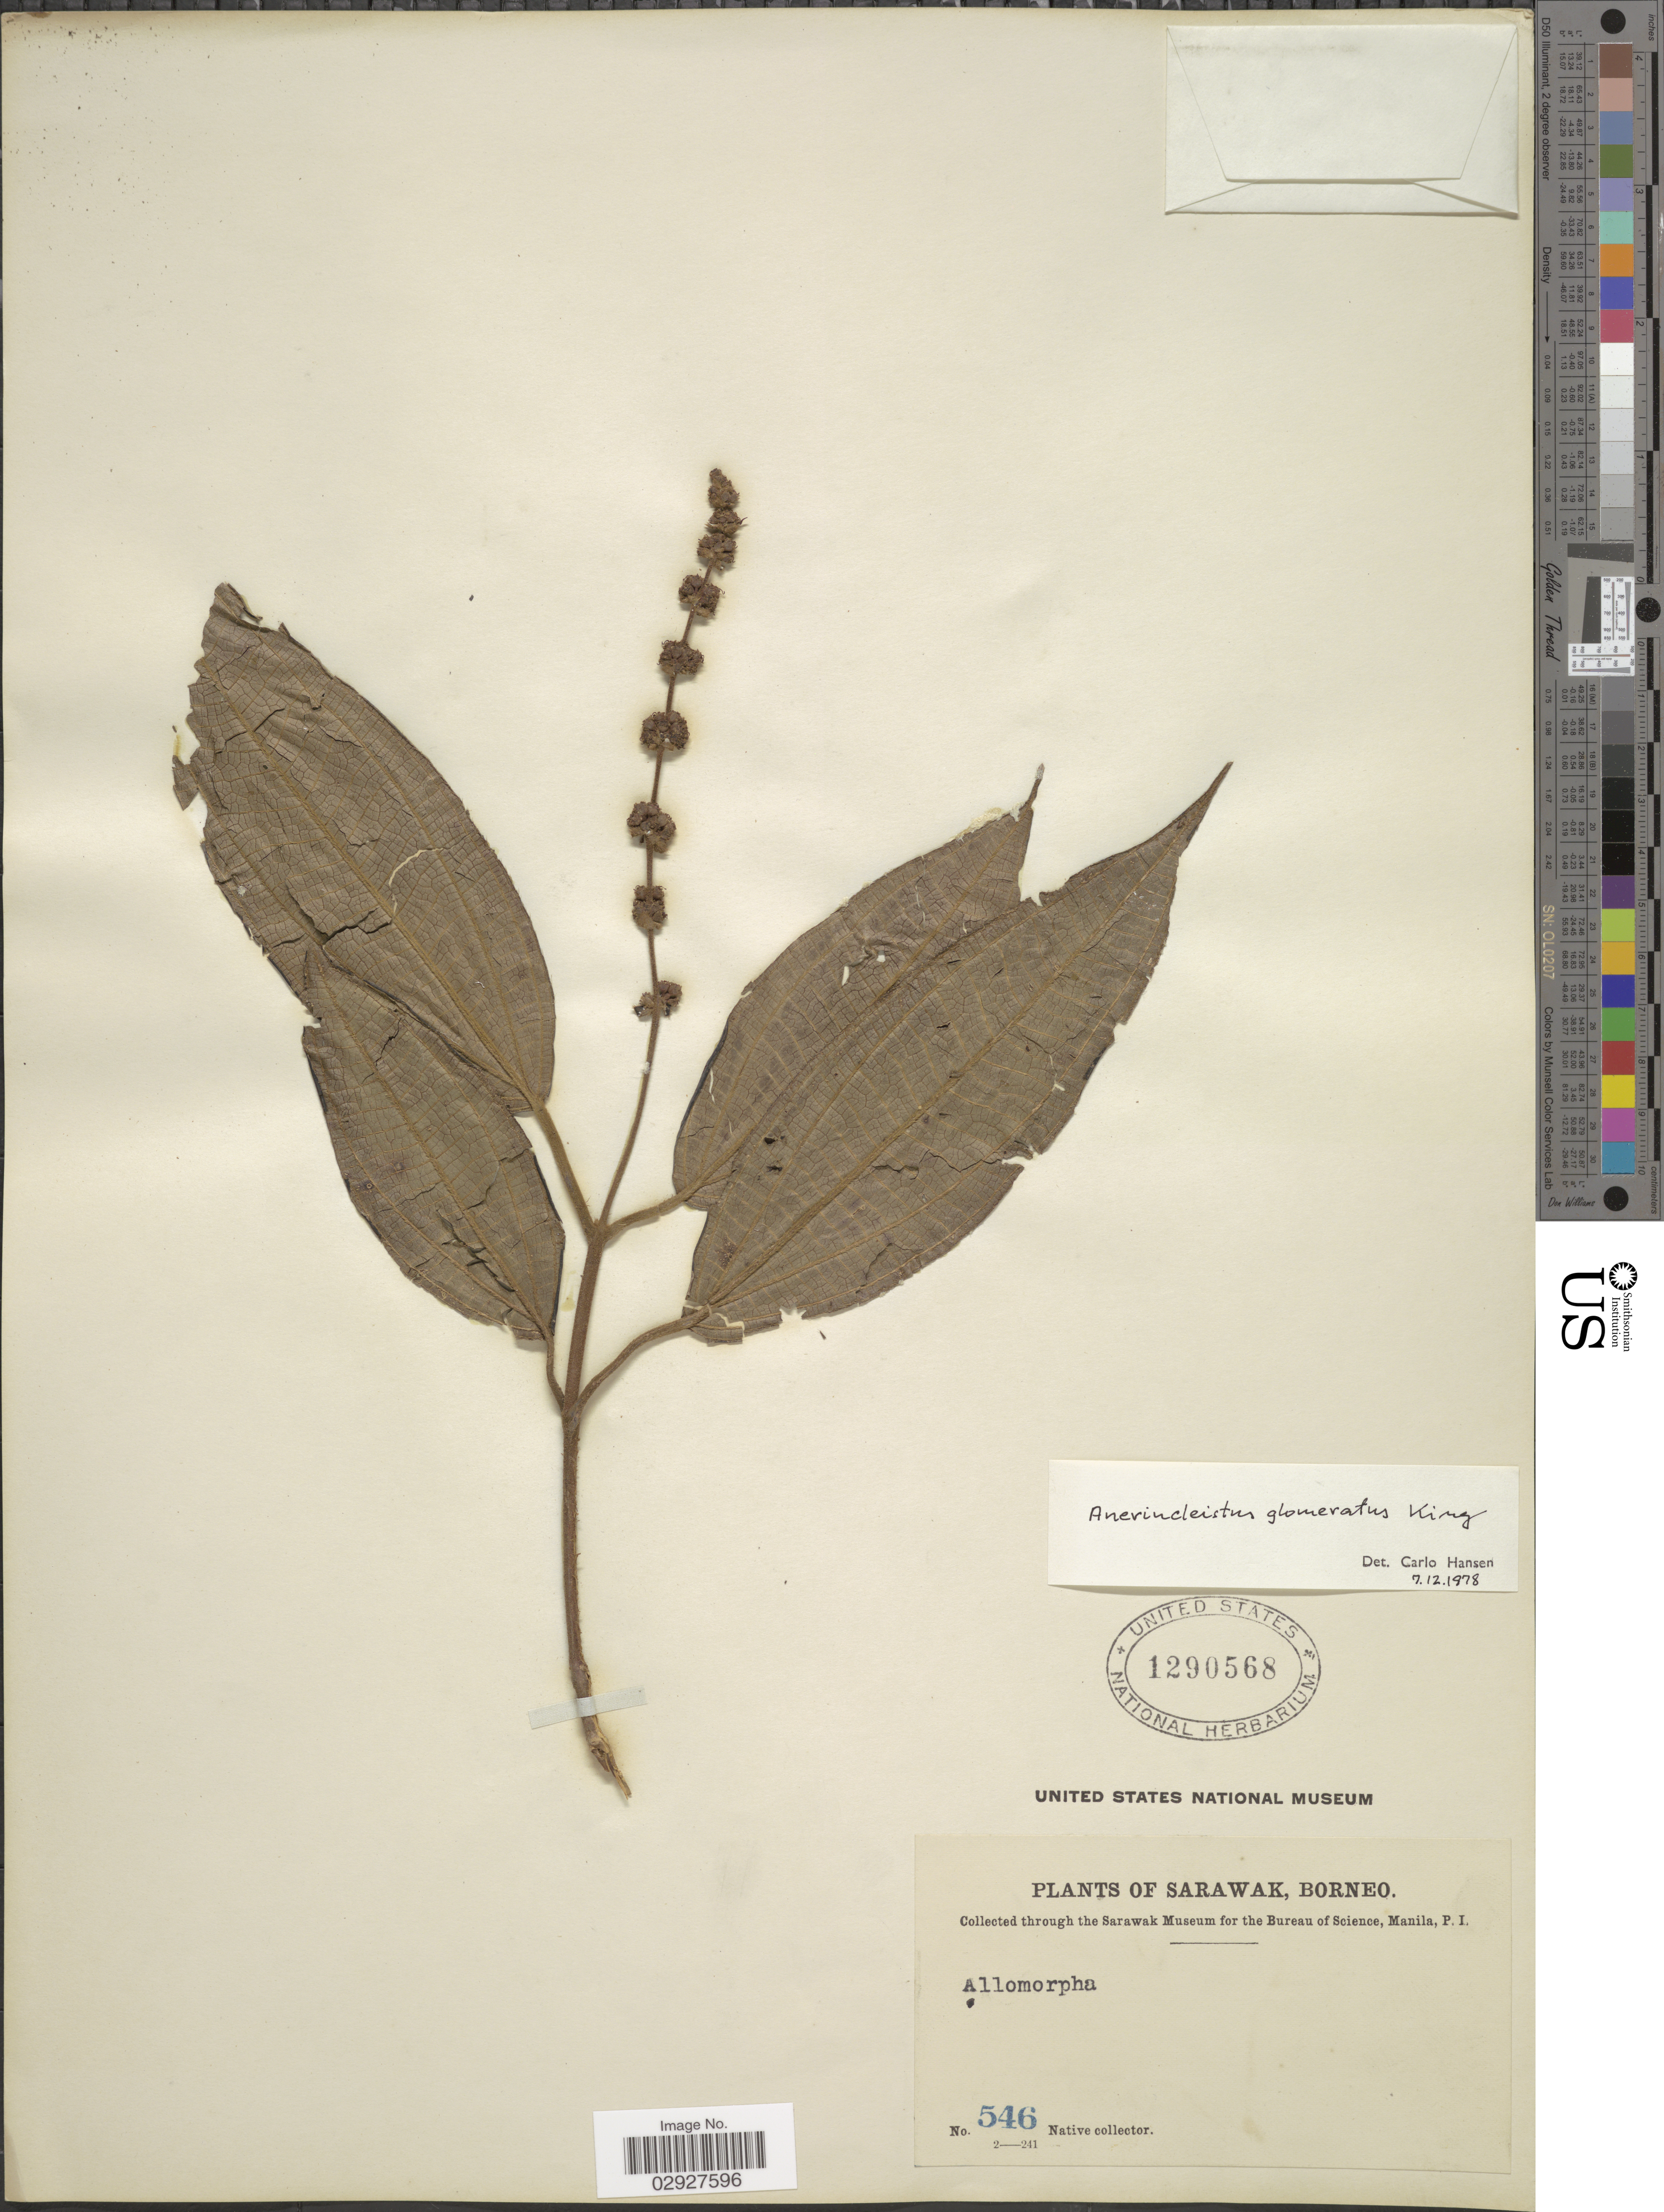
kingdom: Plantae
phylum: Tracheophyta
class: Magnoliopsida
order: Myrtales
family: Melastomataceae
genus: Anerincleistus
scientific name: Anerincleistus glomeratus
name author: King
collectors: Native collector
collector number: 546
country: Malaysia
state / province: Sarawak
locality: Borneo.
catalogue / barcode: US 1290568